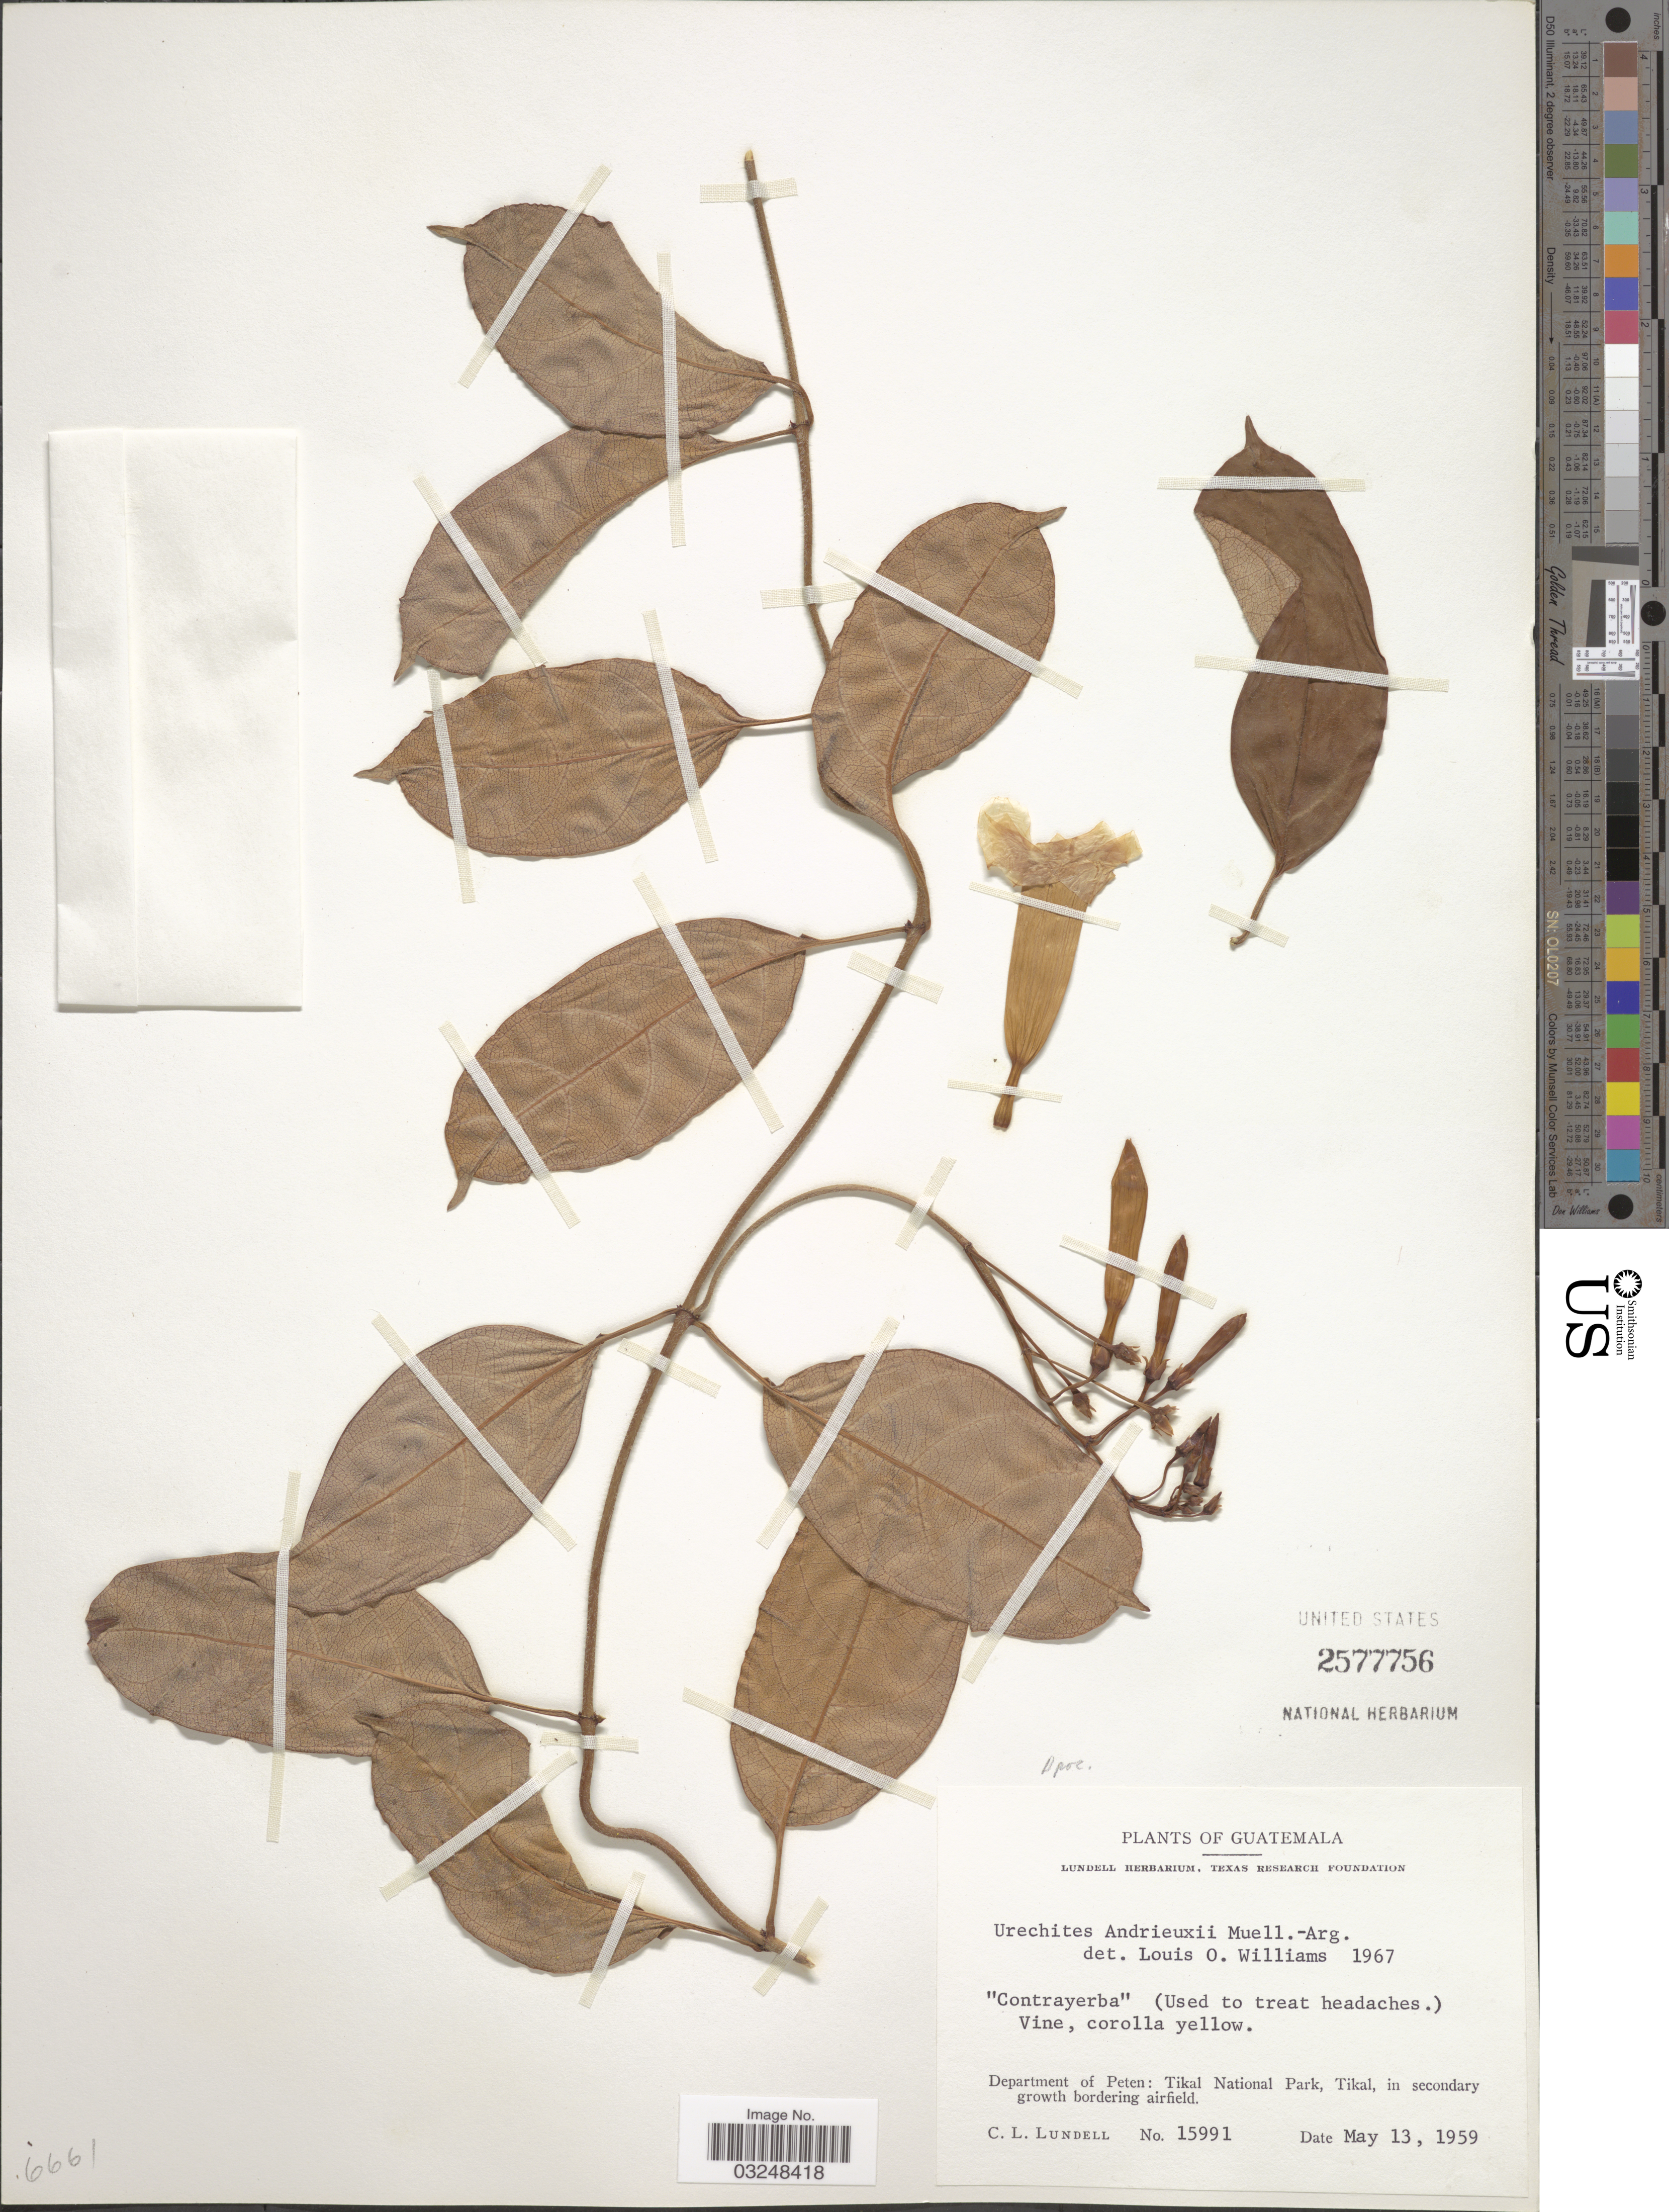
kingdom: Plantae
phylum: Tracheophyta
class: Magnoliopsida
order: Gentianales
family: Apocynaceae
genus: Urechites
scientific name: Urechites andrieuxii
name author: Müll. Arg.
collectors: C. L. Lundell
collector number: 15991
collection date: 1959-05-13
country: Guatemala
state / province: El Petén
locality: Department of Peten: Tikal National Park, Tikal, in secondary growth bordering airfield.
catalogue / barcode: US 2577756